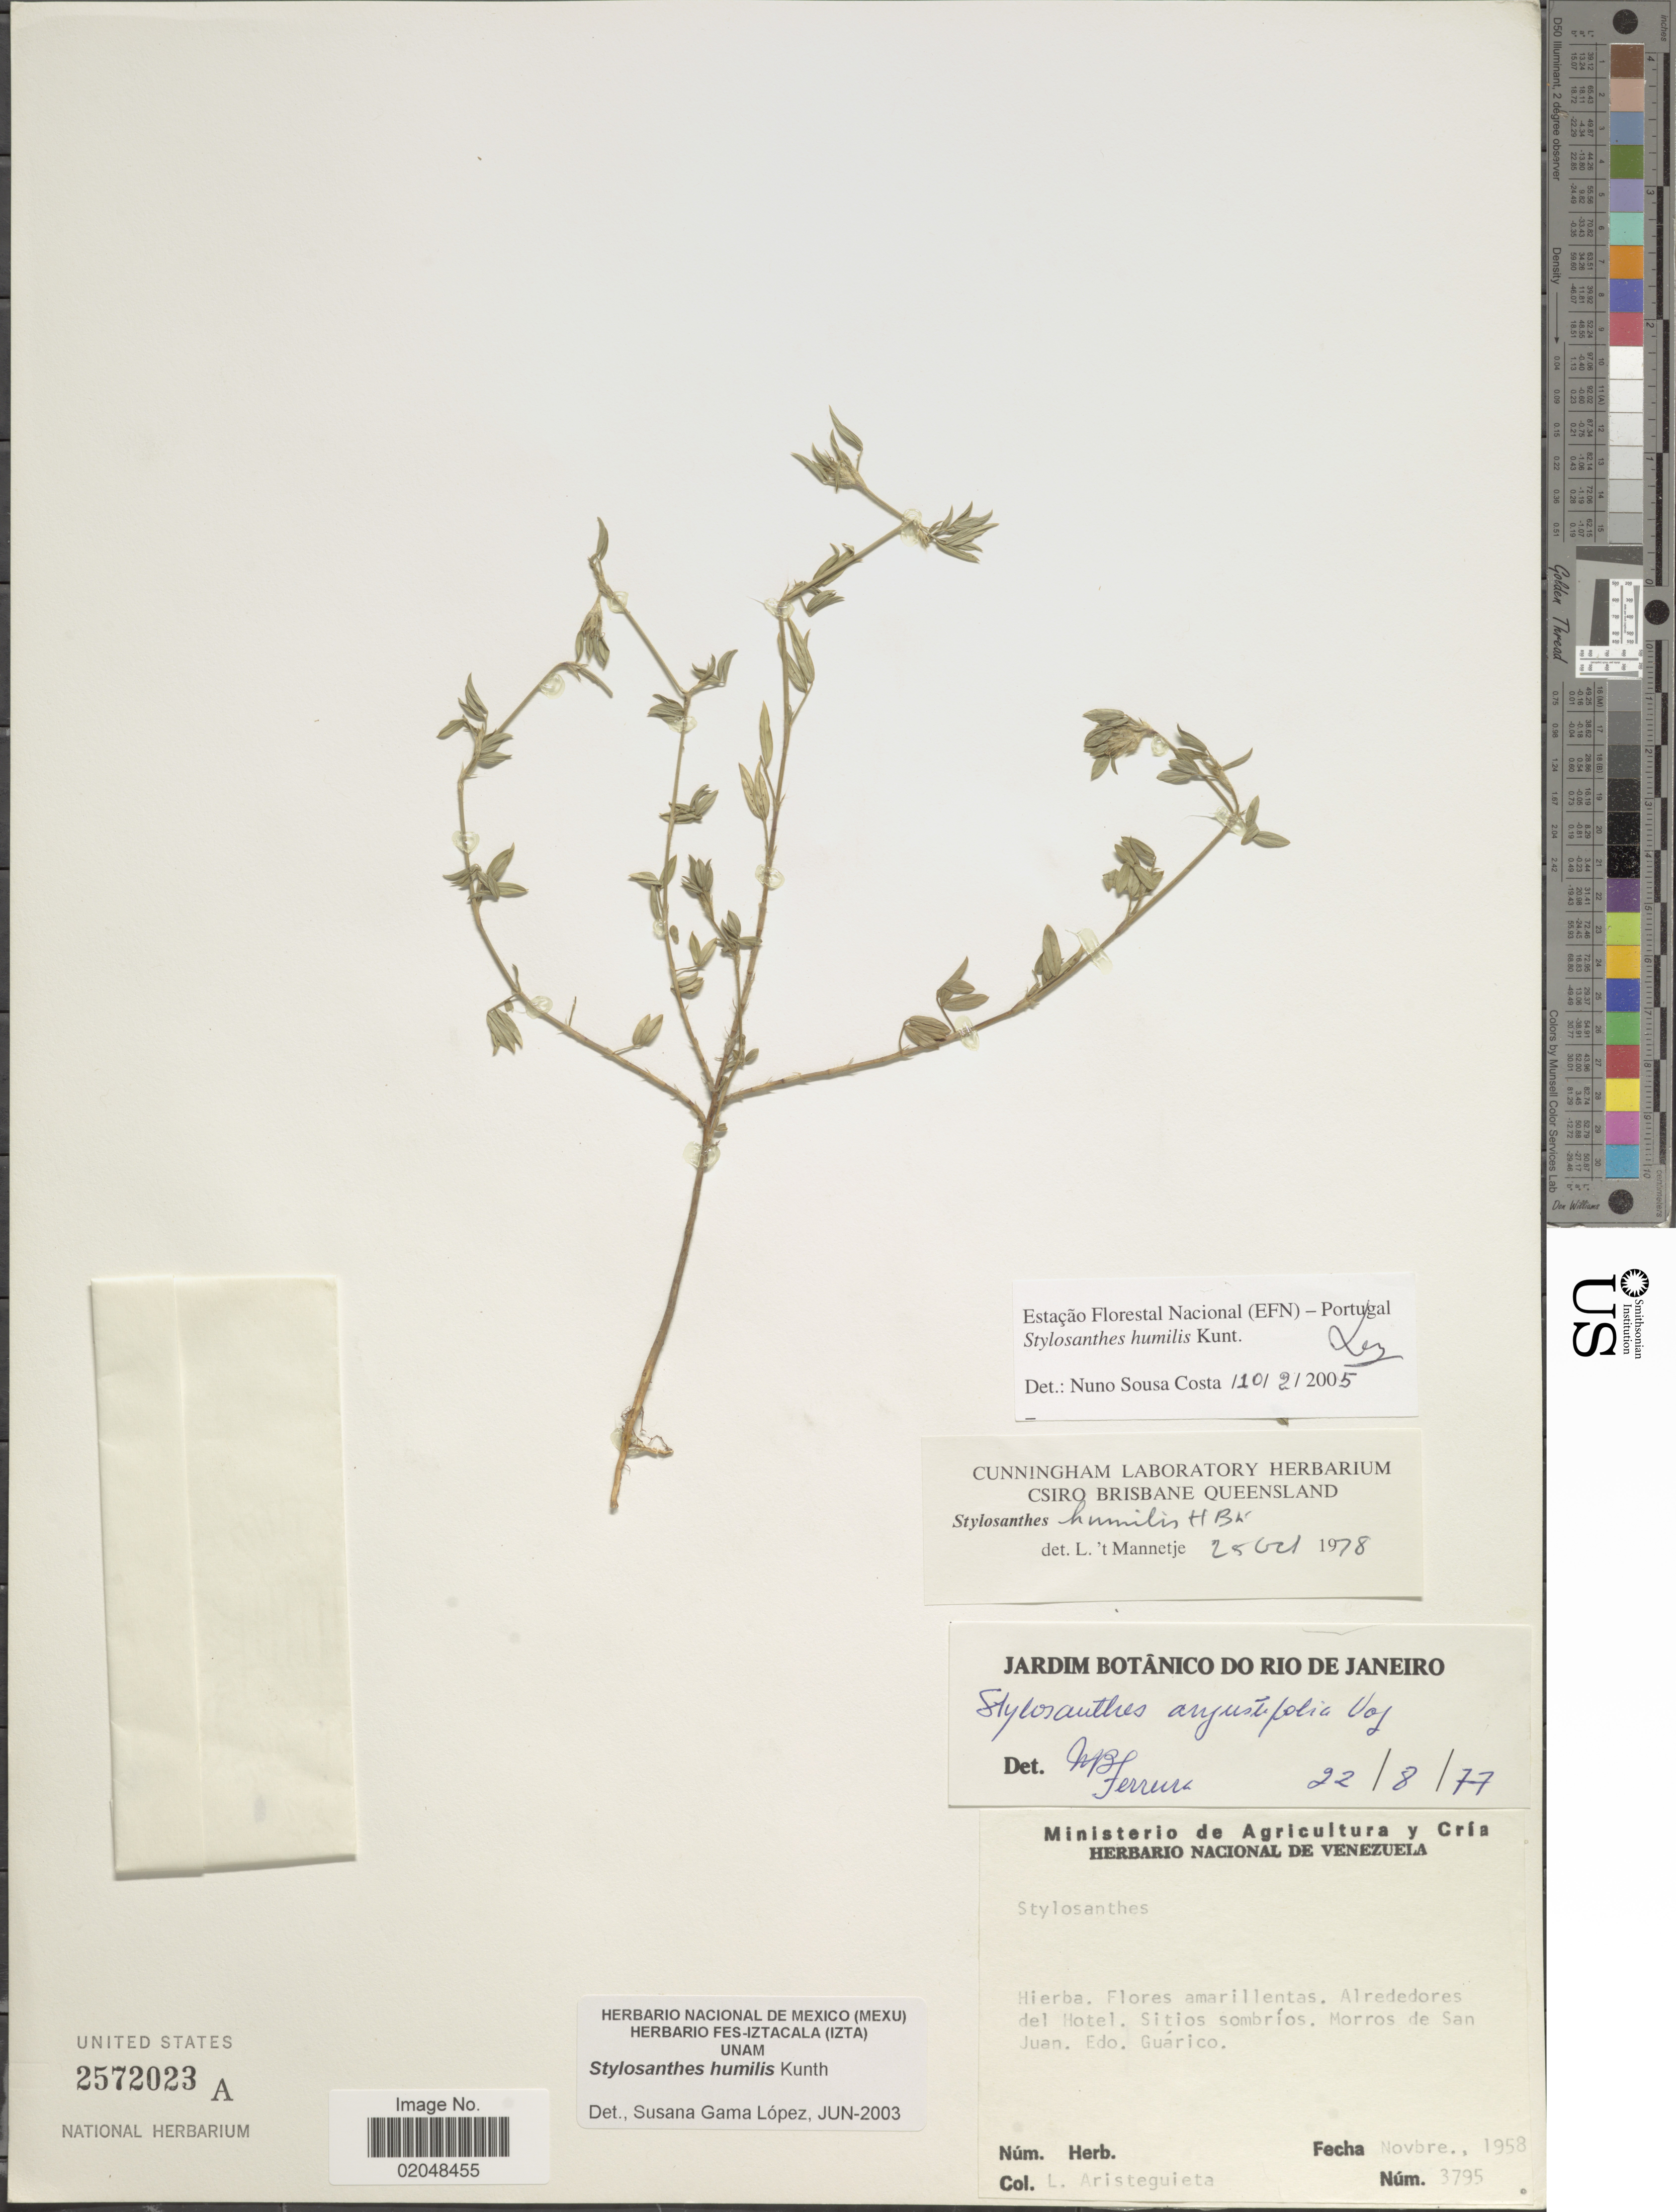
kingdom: Plantae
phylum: Tracheophyta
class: Magnoliopsida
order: Fabales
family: Fabaceae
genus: Stylosanthes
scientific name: Stylosanthes humilis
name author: Kunth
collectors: L. Aristeguieta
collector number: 3795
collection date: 1958-11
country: Venezuela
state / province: Guárico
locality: Alrededores del Hotel, Sitios sombrios, Morros de San Juan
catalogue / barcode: US 2572023A